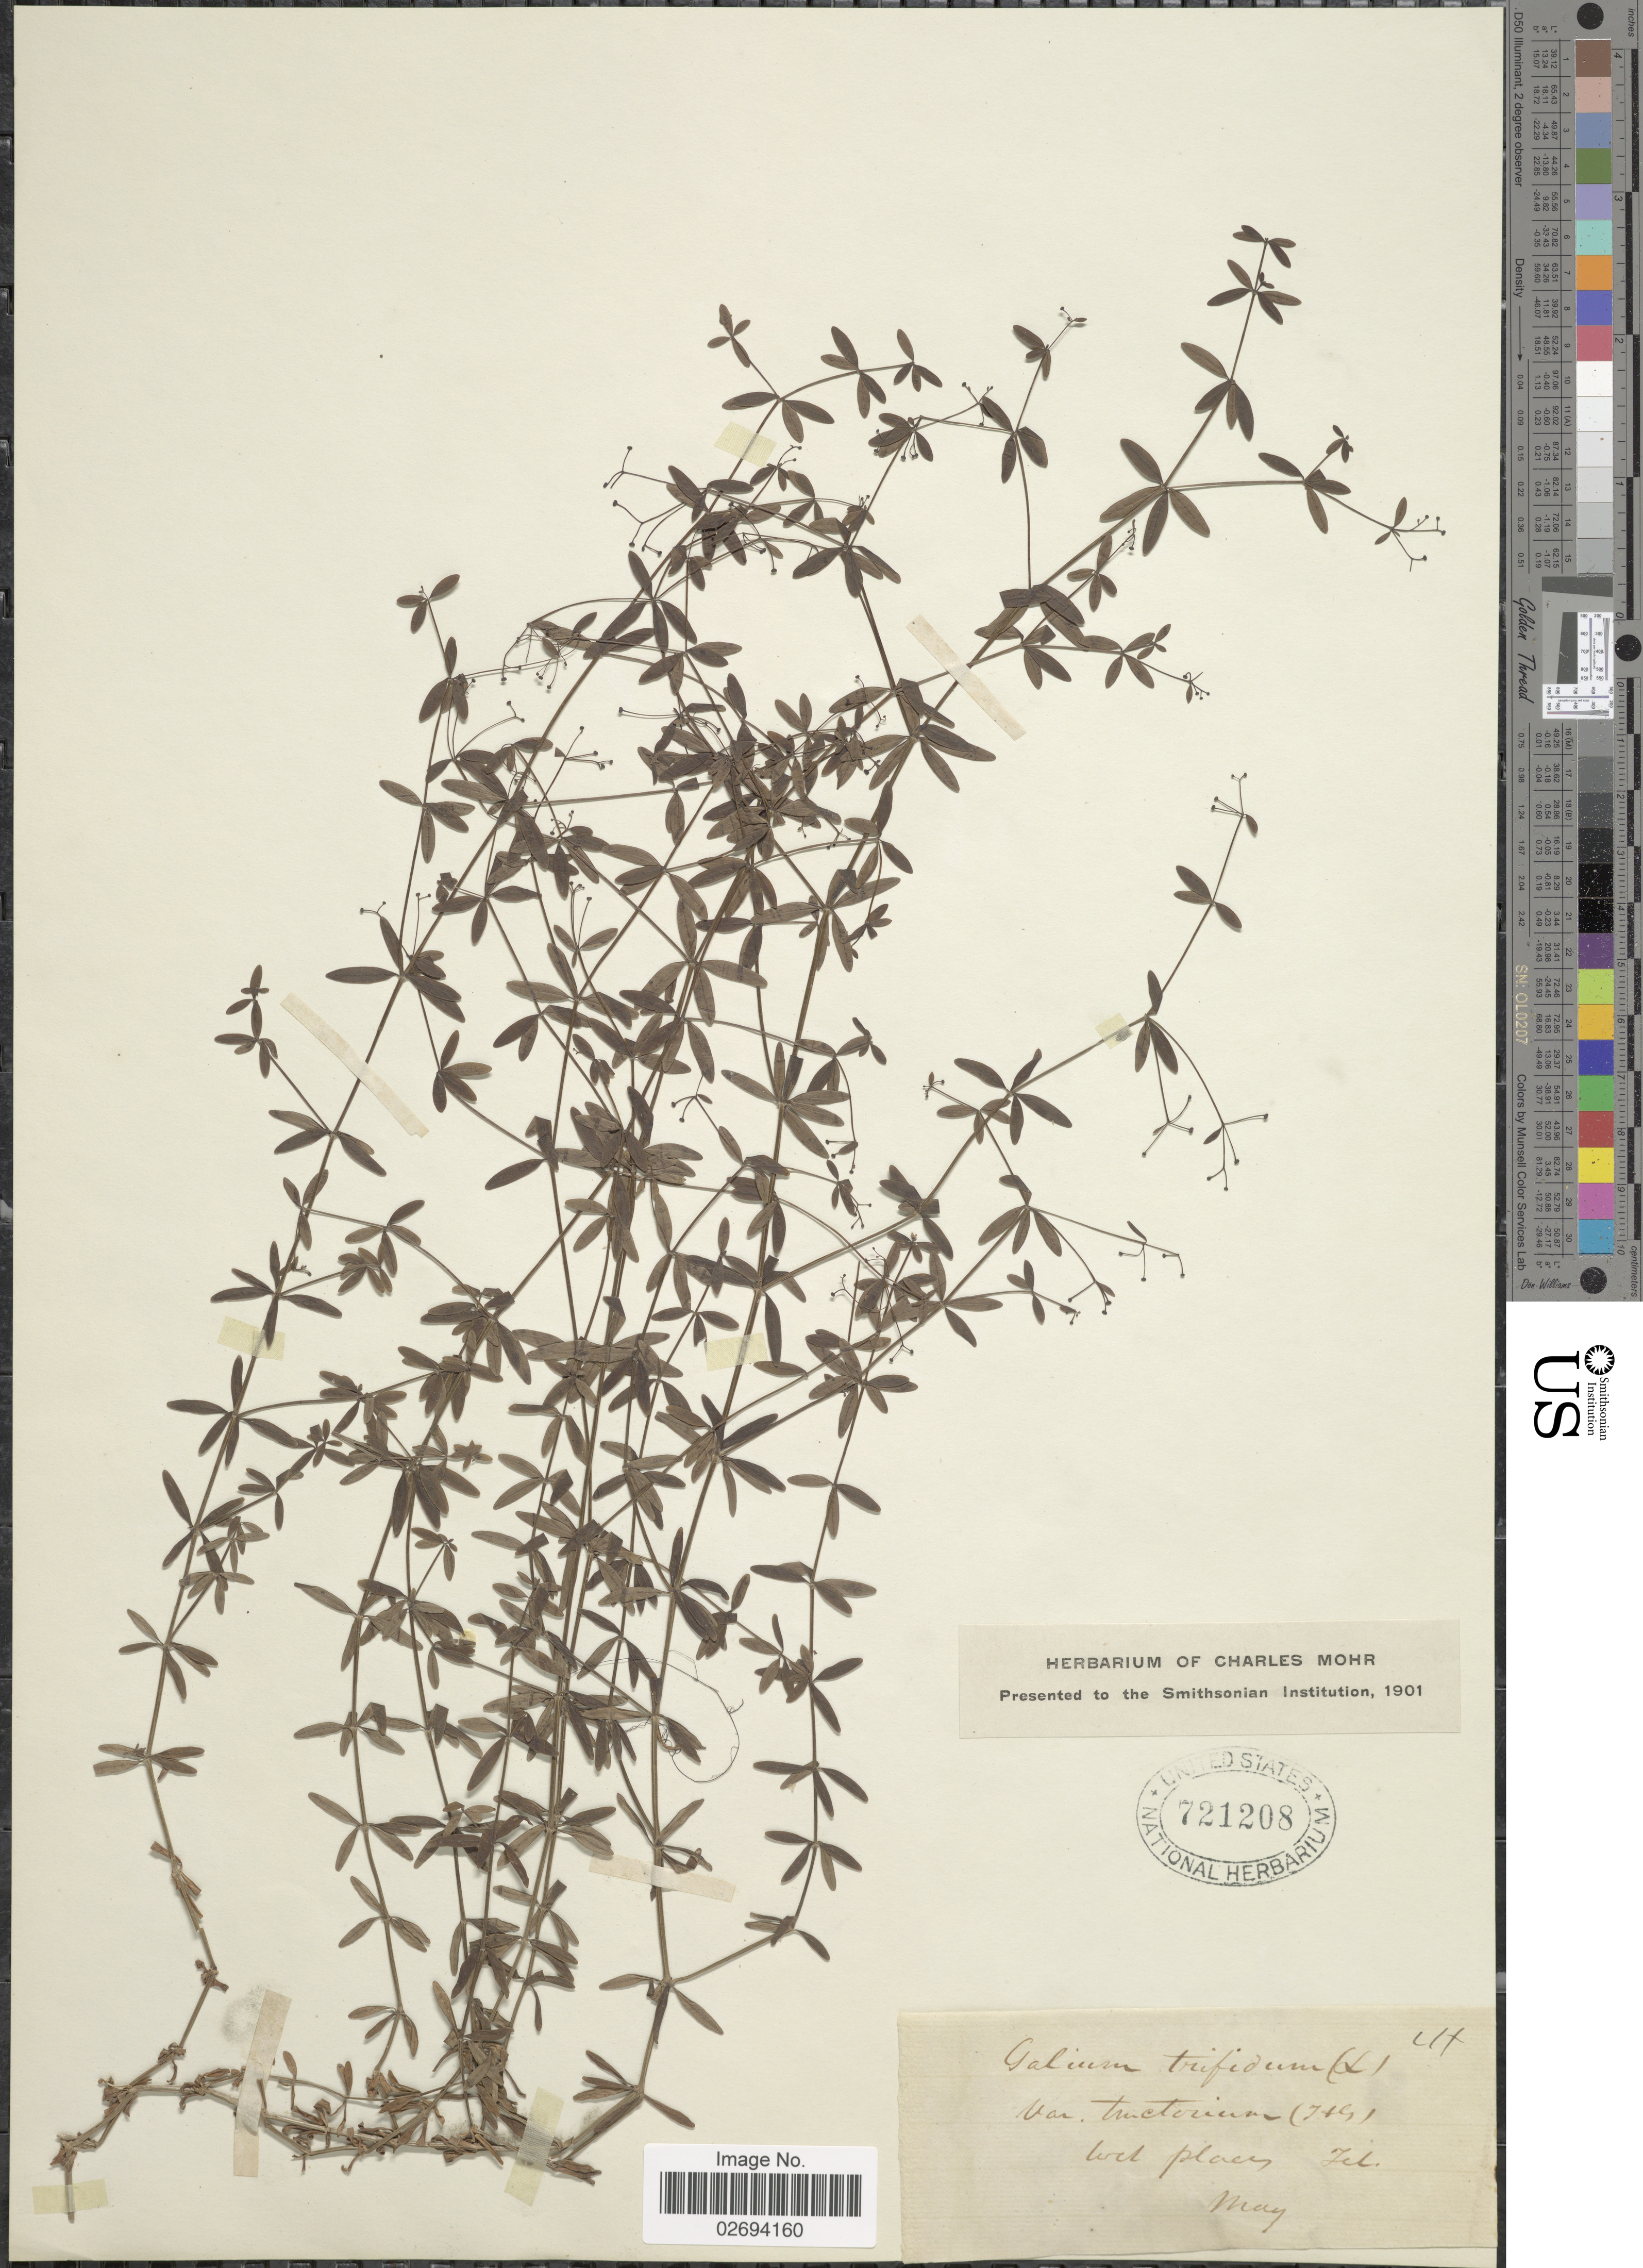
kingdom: Plantae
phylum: Tracheophyta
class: Magnoliopsida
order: Gentianales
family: Rubiaceae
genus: Galium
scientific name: Galium trifidum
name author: L.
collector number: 47?*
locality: Wet places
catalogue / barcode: US 721208